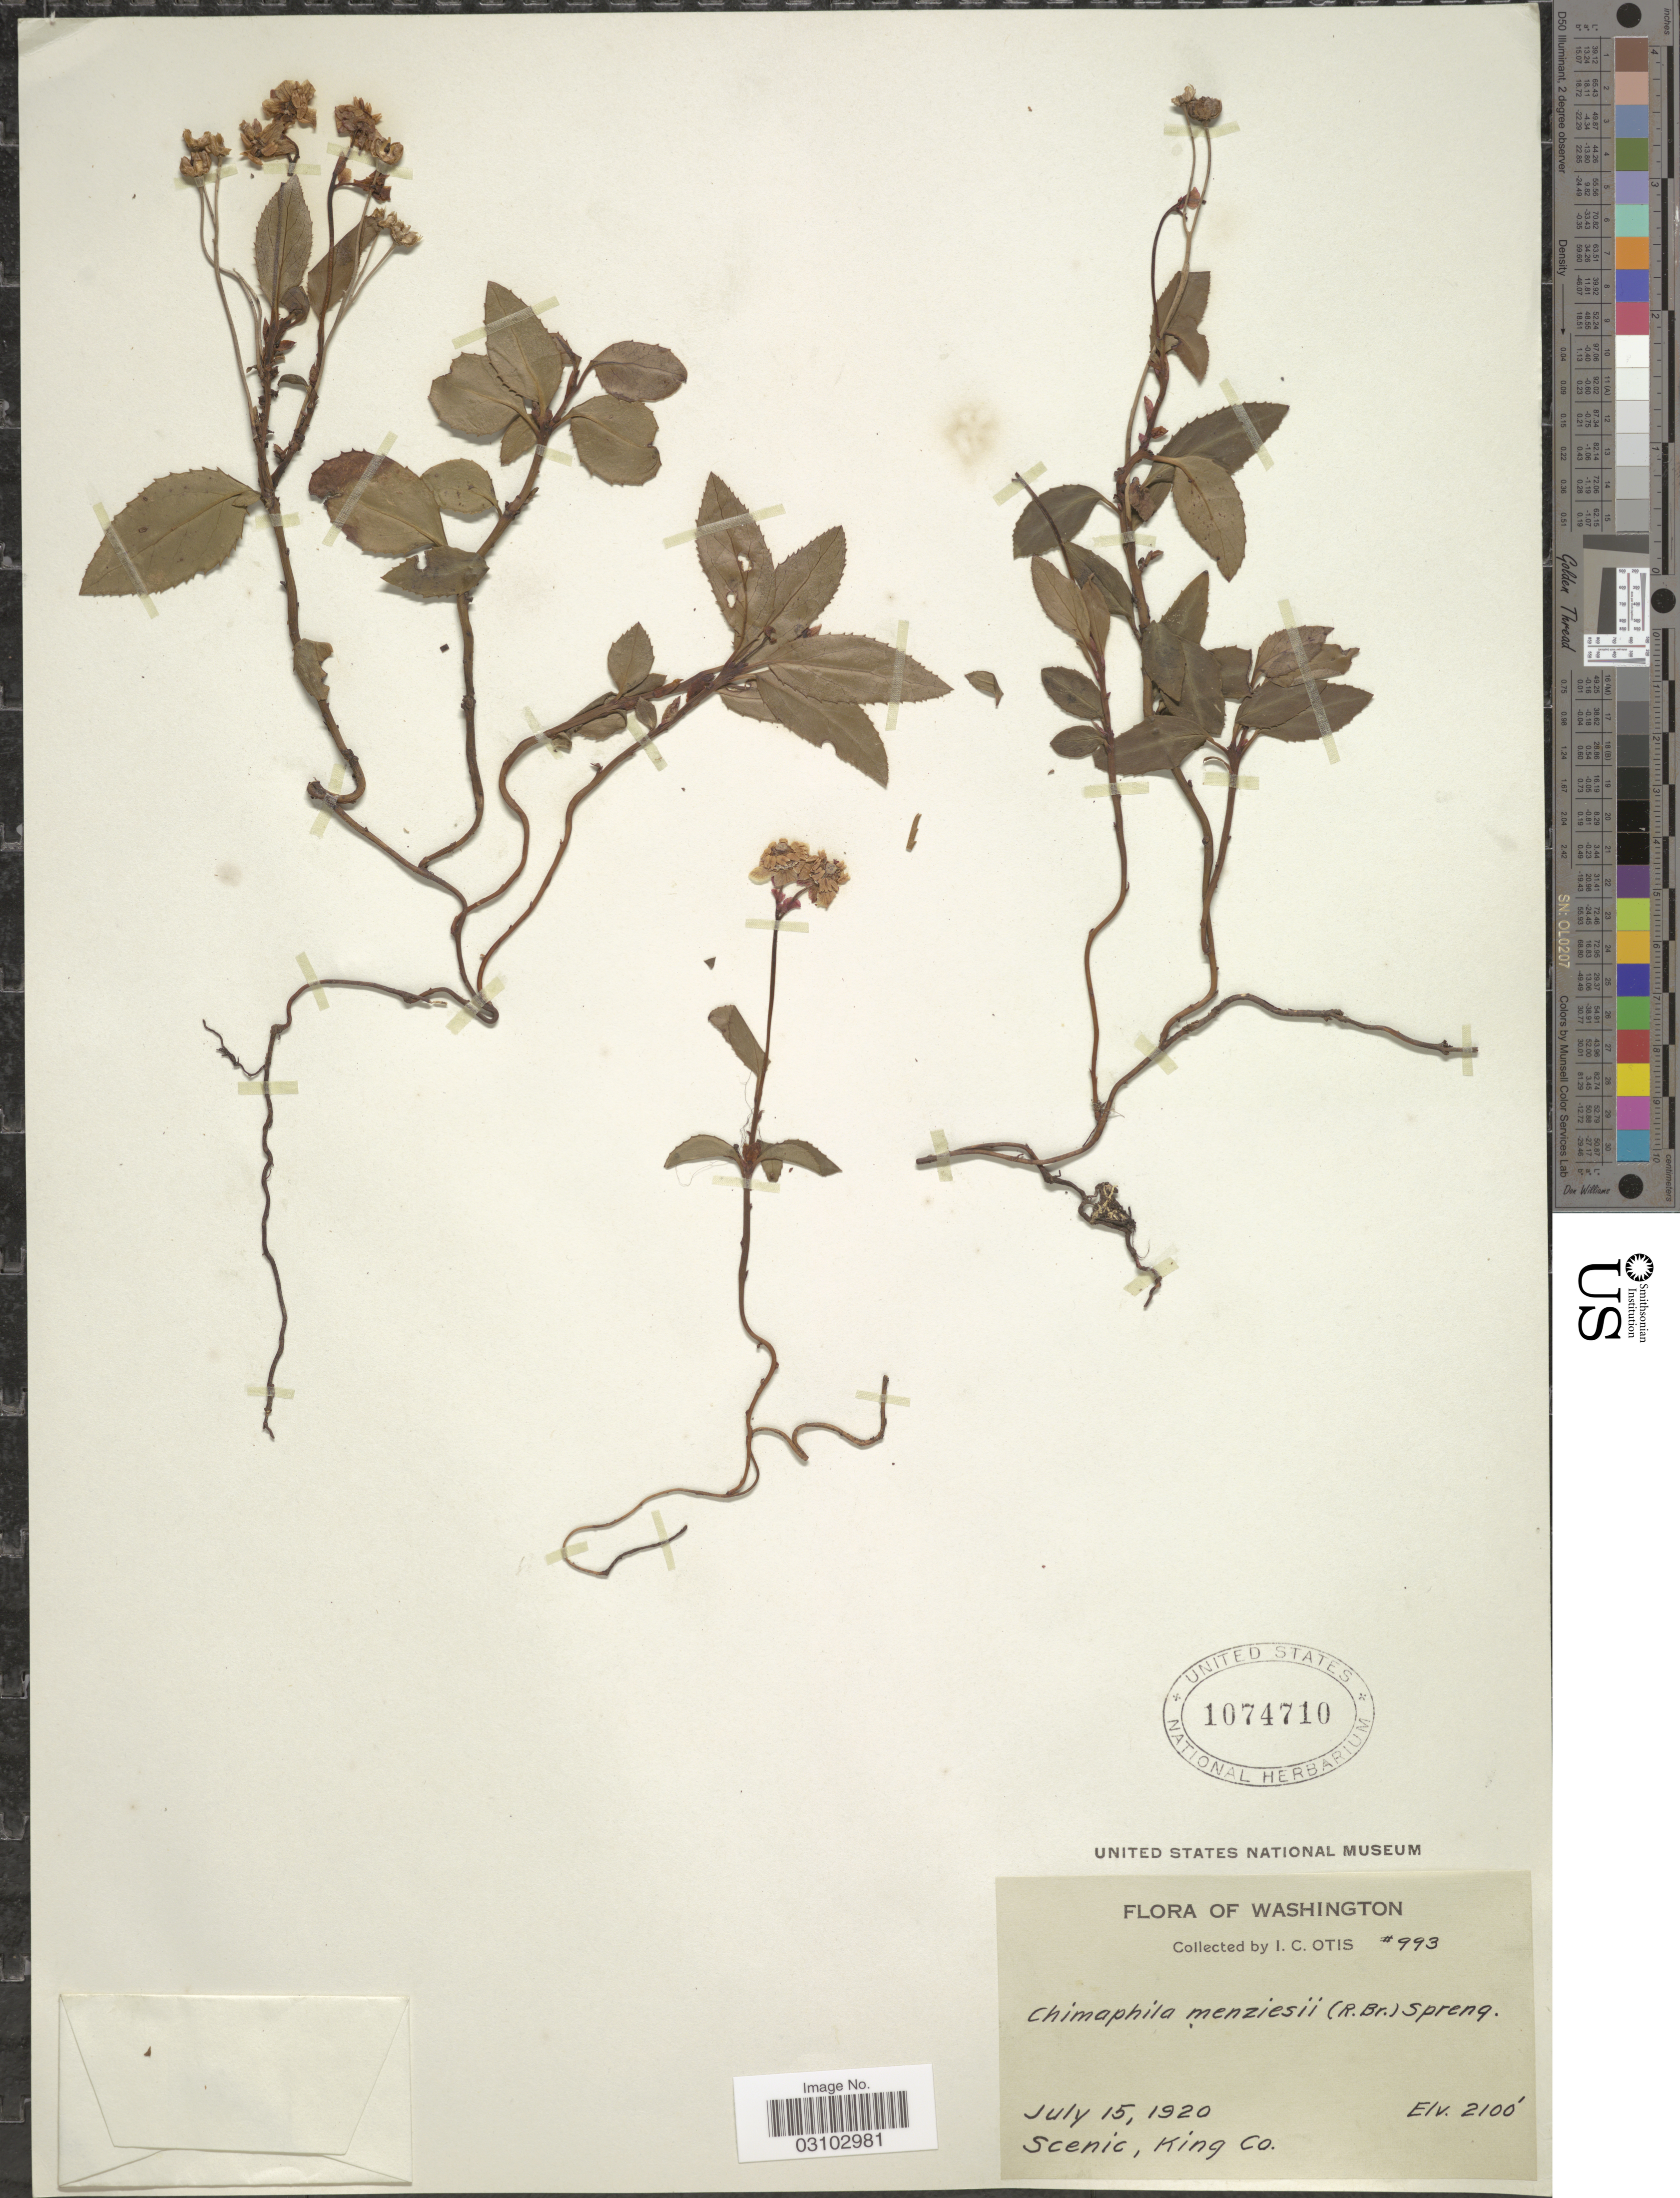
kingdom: Plantae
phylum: Tracheophyta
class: Magnoliopsida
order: Ericales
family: Ericaceae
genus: Chimaphila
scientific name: Chimaphila menziesii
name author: (R. Br. ex G. Don) Spreng.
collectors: I. C. Otis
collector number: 993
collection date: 1920-07-15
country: United States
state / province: Washington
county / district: King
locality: Scenic, King Co.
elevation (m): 640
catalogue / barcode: US 1074710